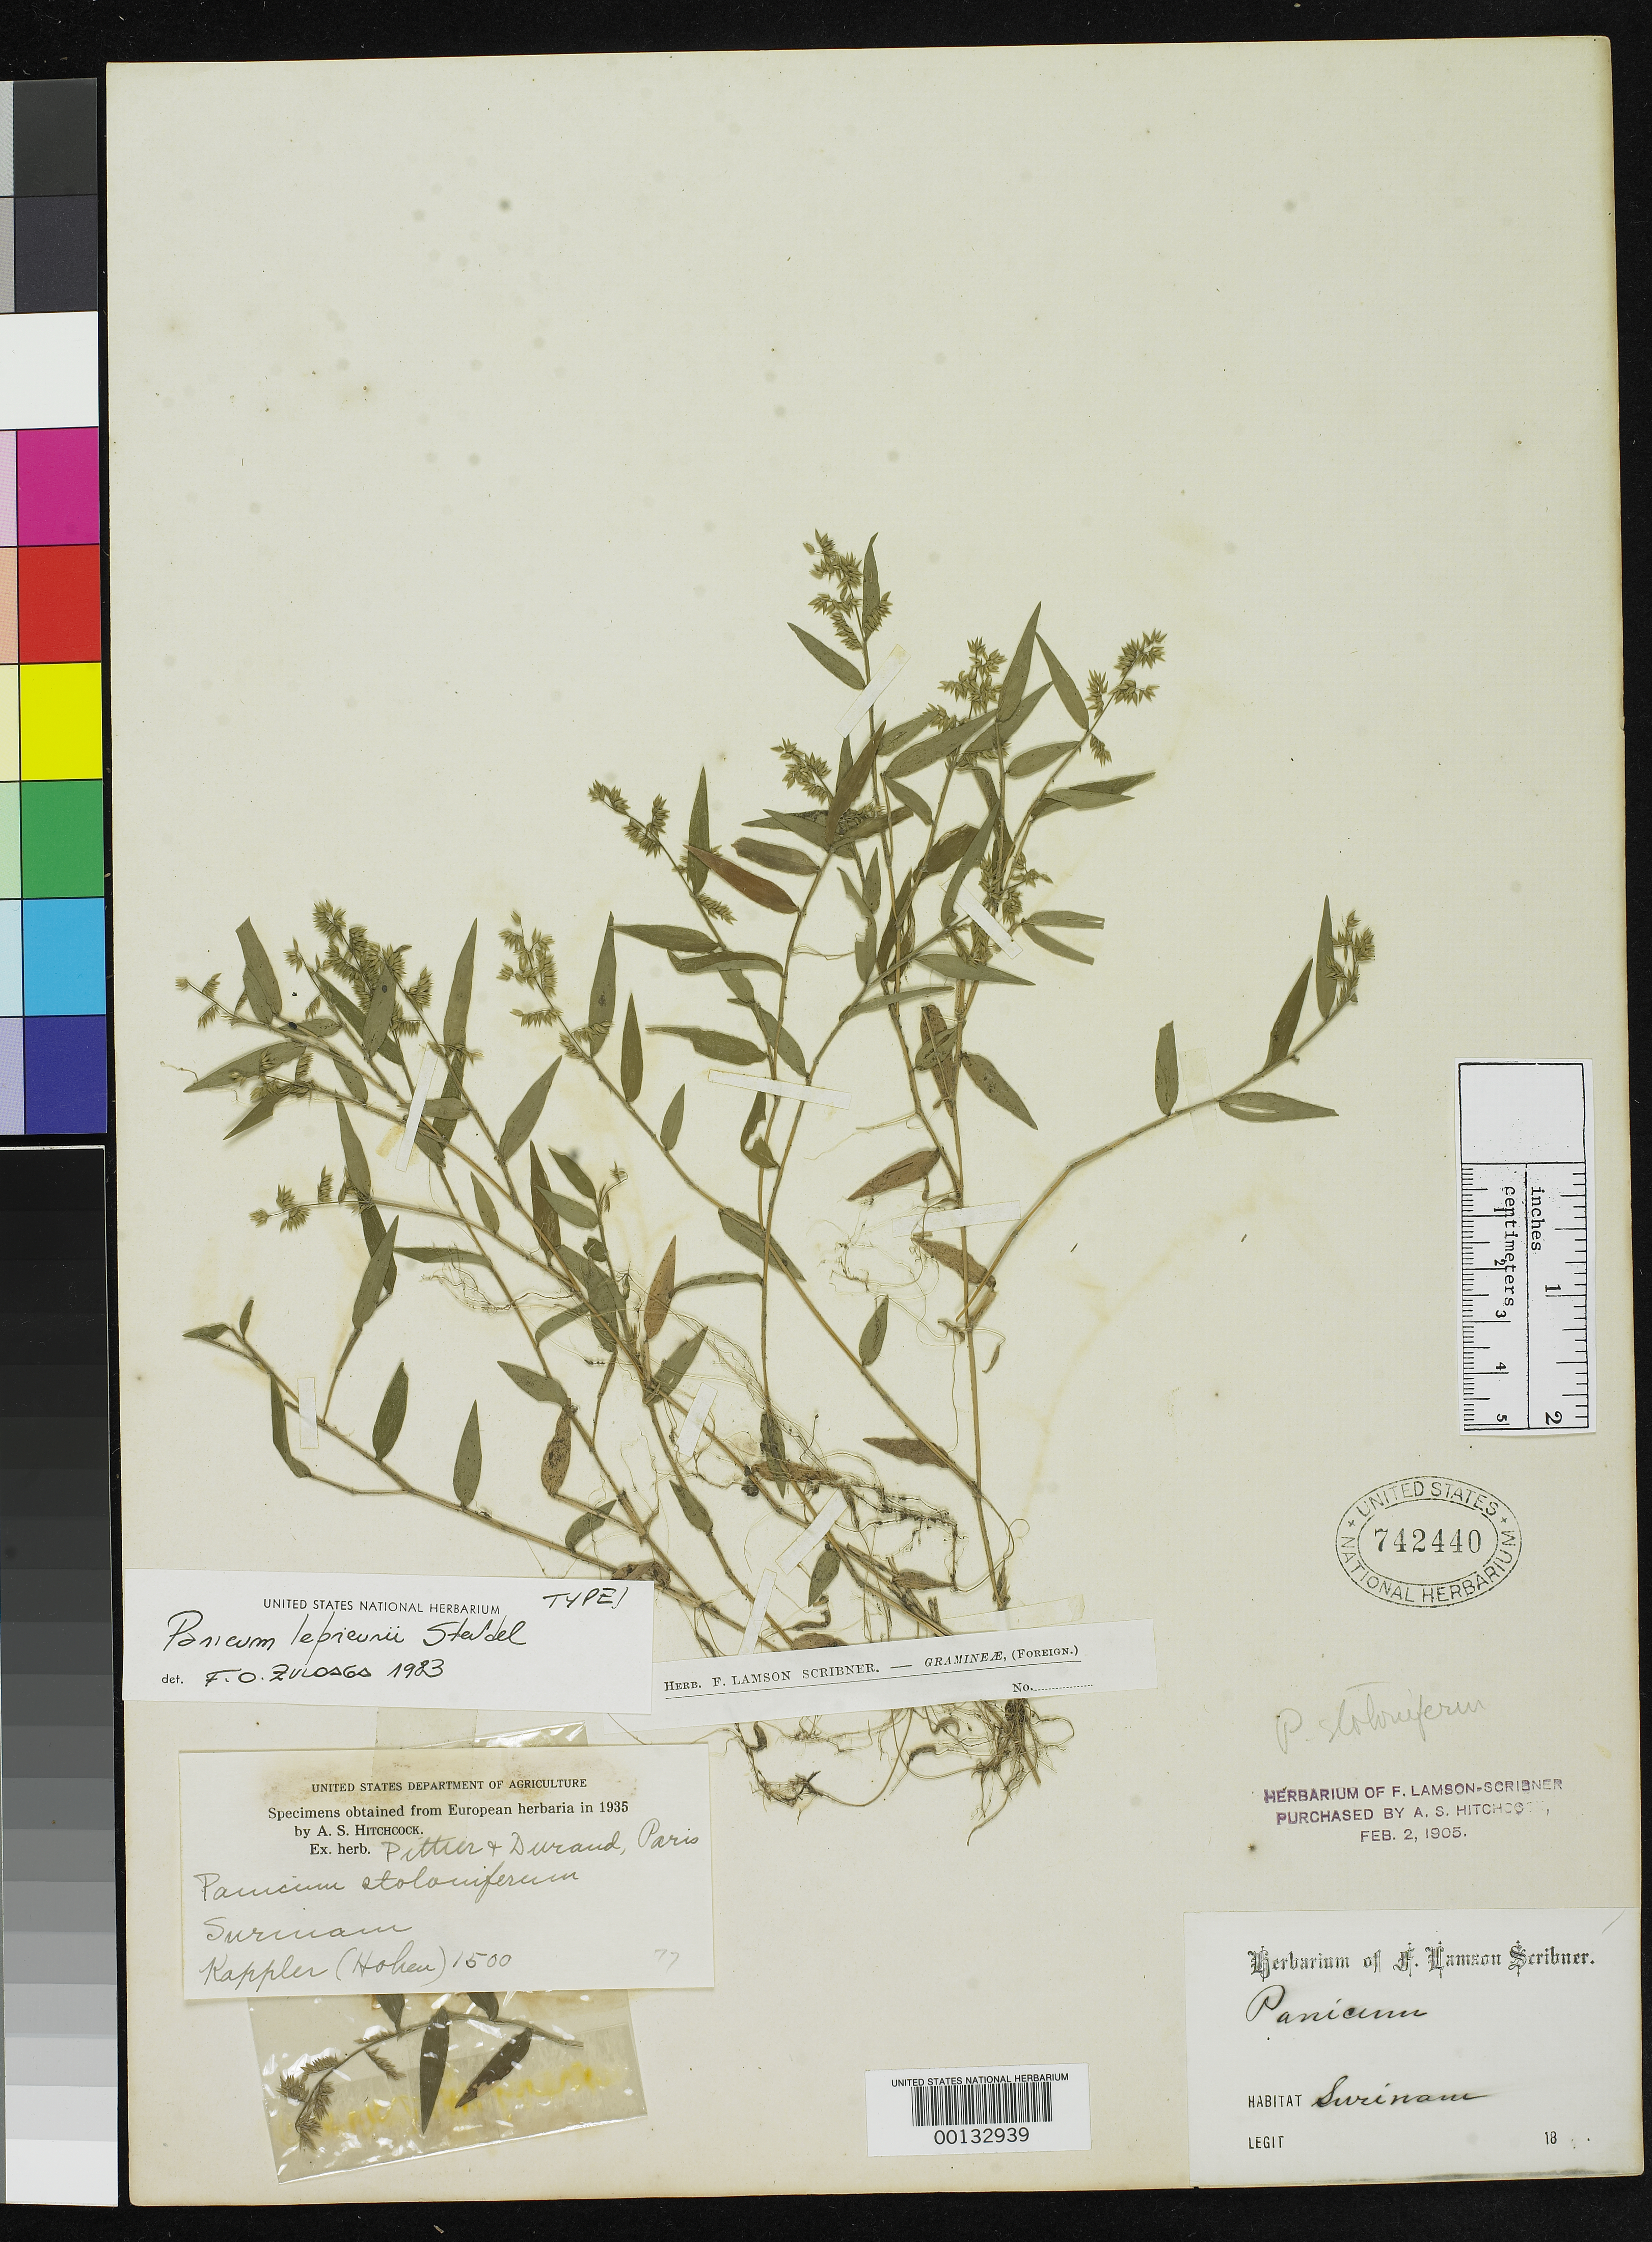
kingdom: Plantae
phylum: Tracheophyta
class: Liliopsida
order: Poales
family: Poaceae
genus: Panicum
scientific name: Panicum leprieurii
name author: Steud.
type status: Type Collection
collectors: F. M. R. Leprieur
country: Suriname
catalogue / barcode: US 742440